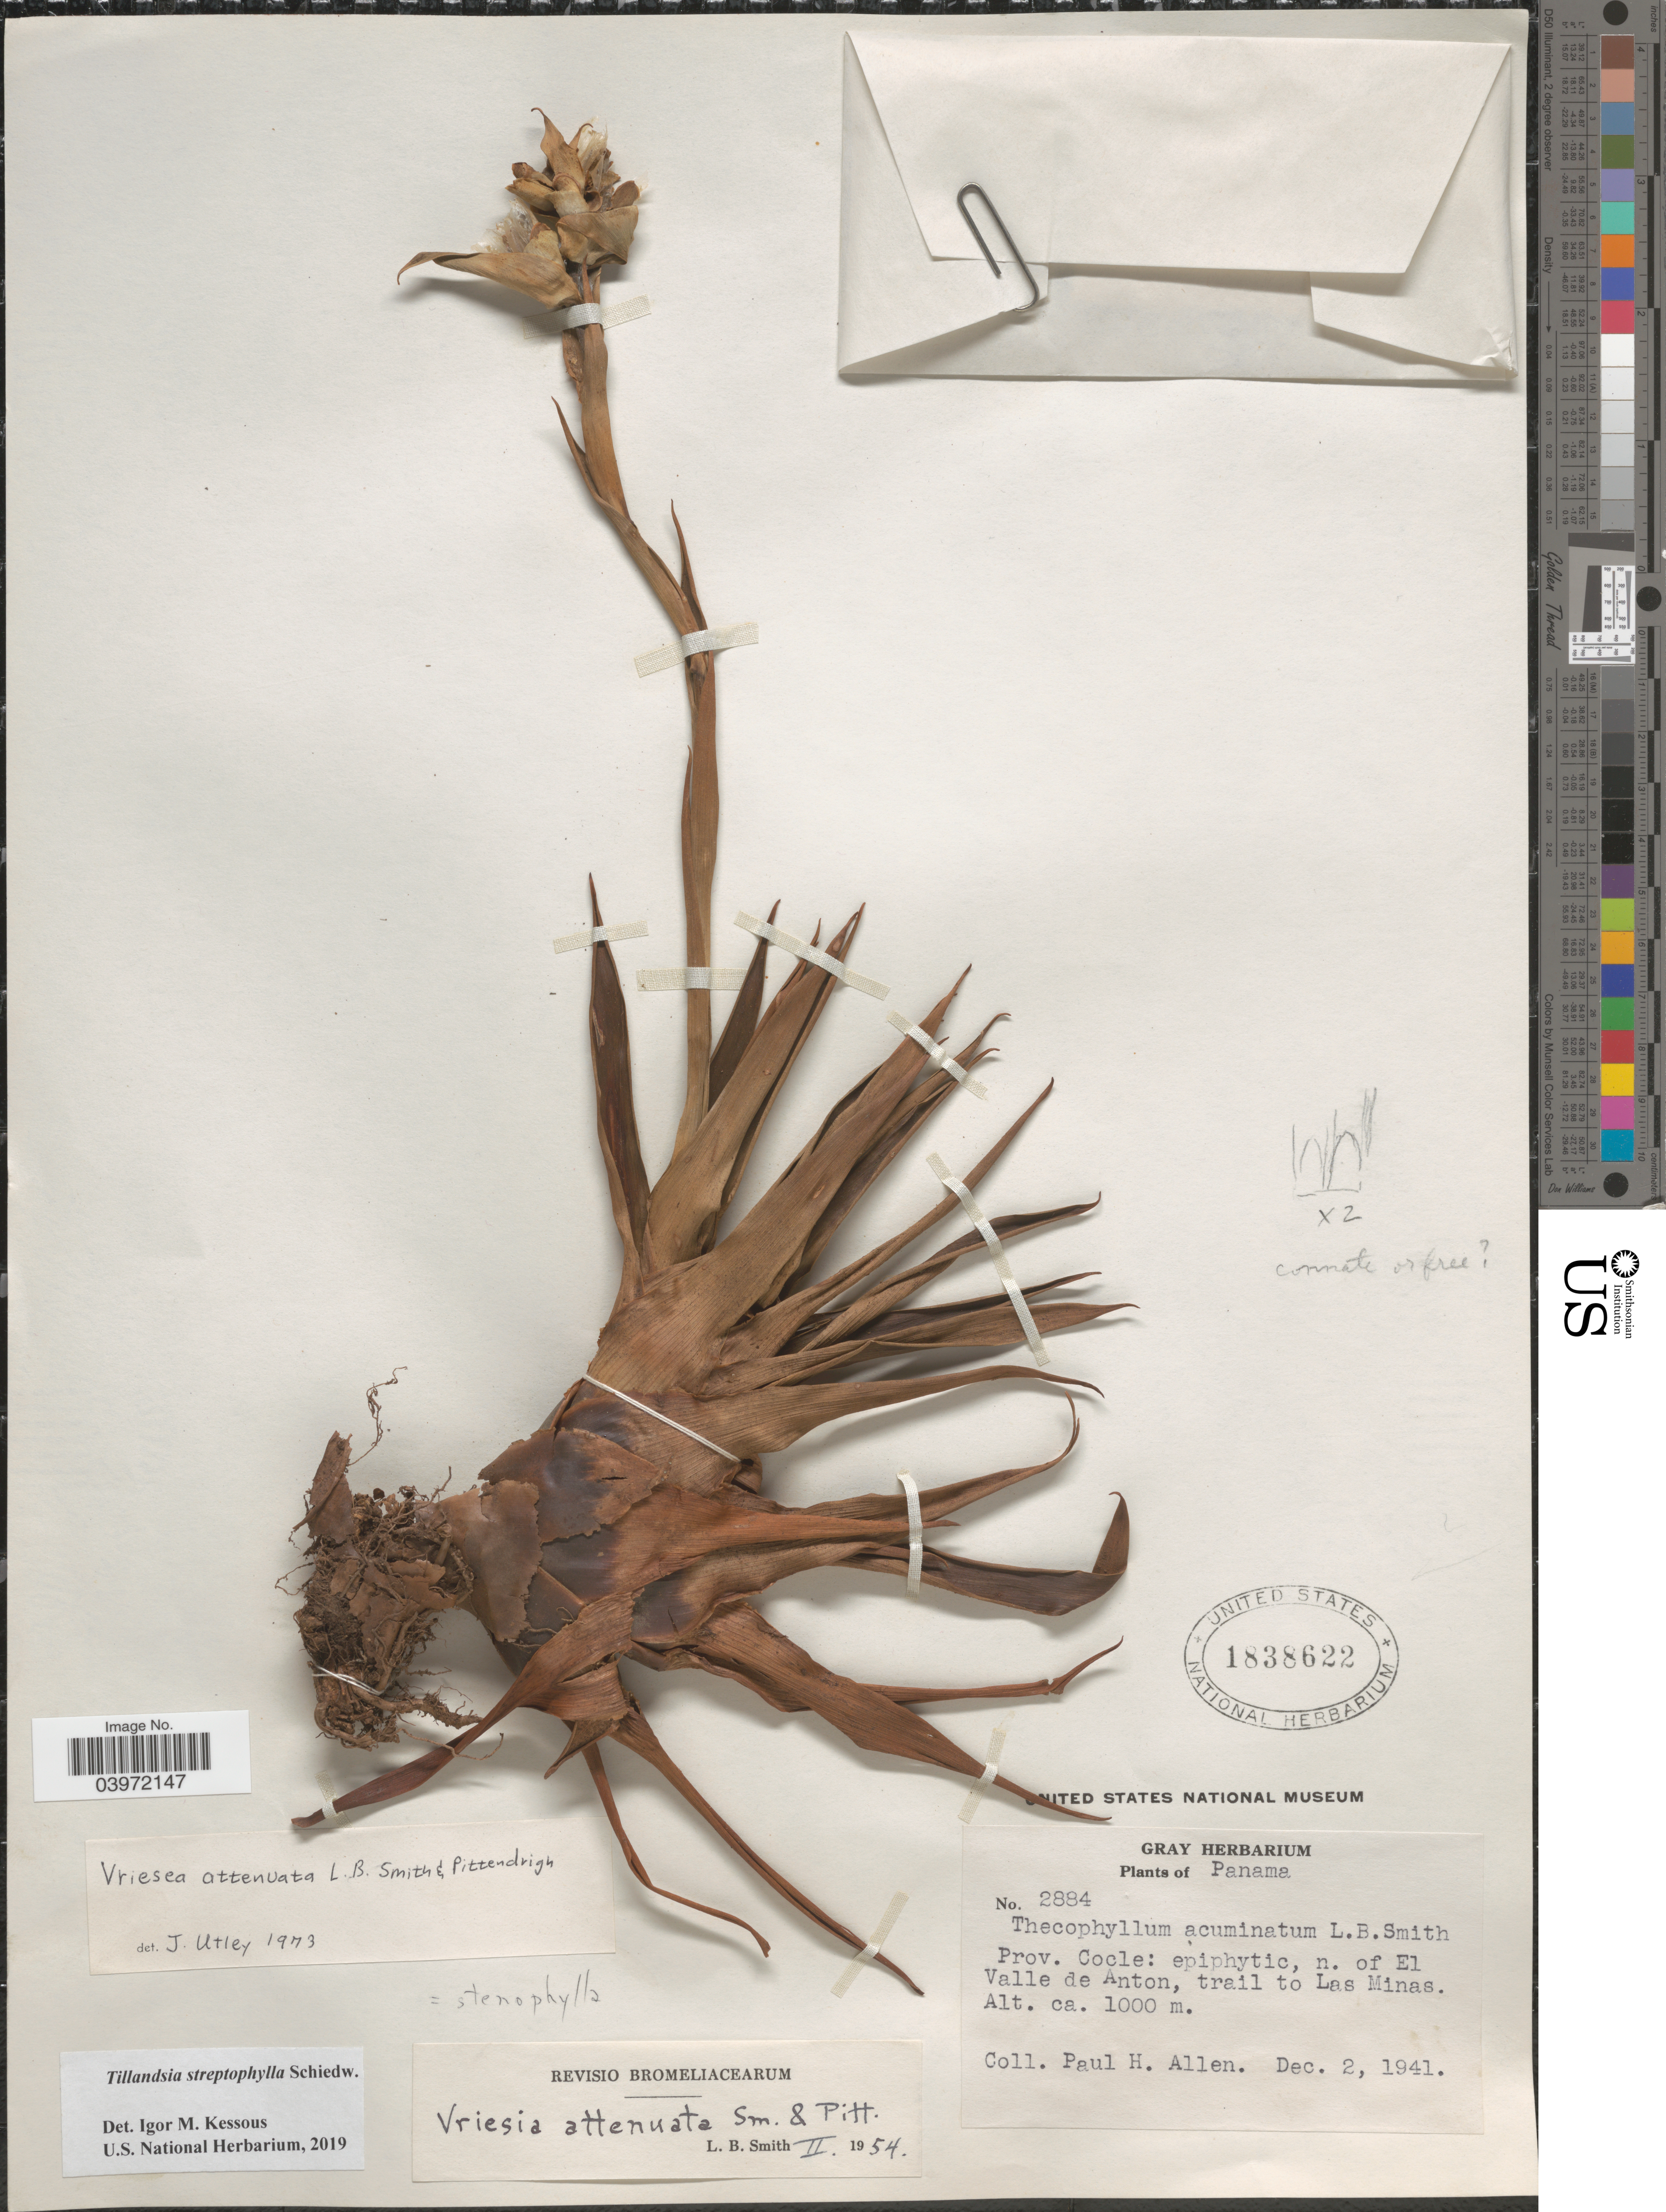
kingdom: Plantae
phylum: Tracheophyta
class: Liliopsida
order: Poales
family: Bromeliaceae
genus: Tillandsia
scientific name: Tillandsia streptophylla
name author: Scheidw. ex C. Morren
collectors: P. H. Allen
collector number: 2884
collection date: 1941-12-02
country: Panama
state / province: Cocle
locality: N. of El Valle de Anton, trail to Las Minas.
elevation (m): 1000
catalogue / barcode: US 1838622